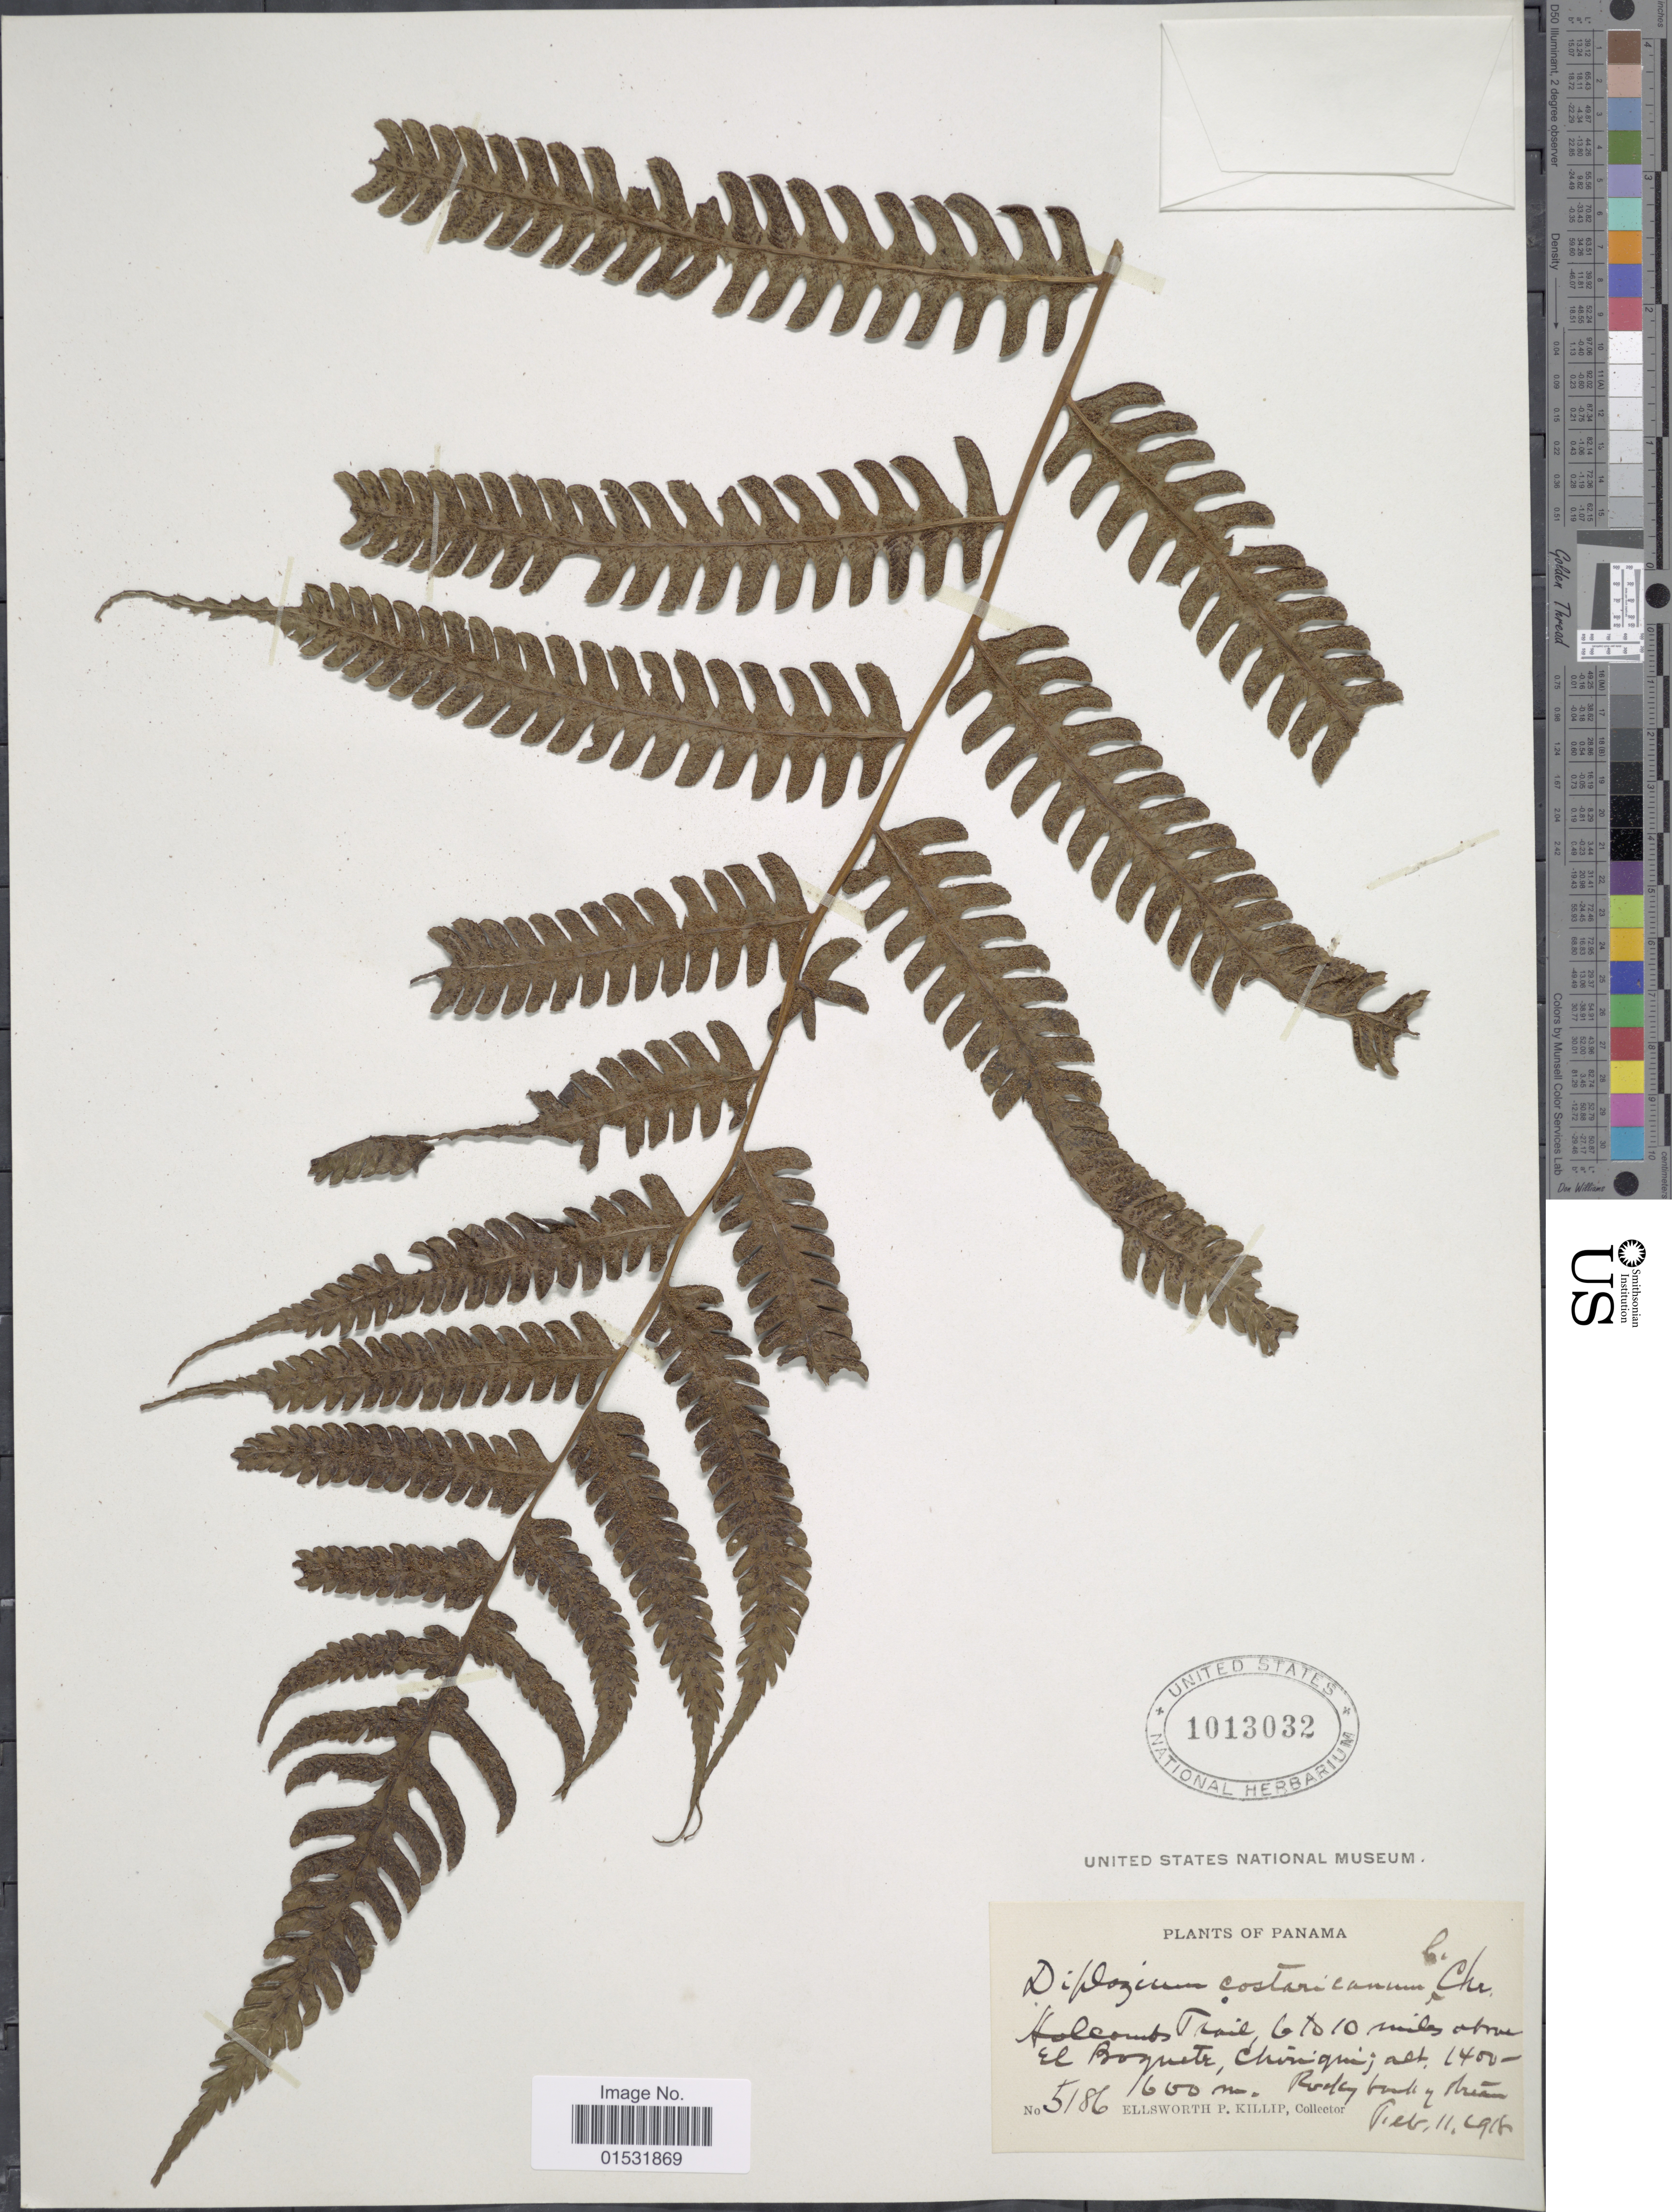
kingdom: Plantae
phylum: Tracheophyta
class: Polypodiopsida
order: Polypodiales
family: Athyriaceae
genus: Diplazium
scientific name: Diplazium lindbergii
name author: (Mett.) Christ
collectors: E. P. Killip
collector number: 5186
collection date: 1918-02-11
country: Panama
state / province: Chiriqui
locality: Holcombs Trail, 6 to 10 miles above El Boquete.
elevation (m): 1400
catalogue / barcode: US 1013032